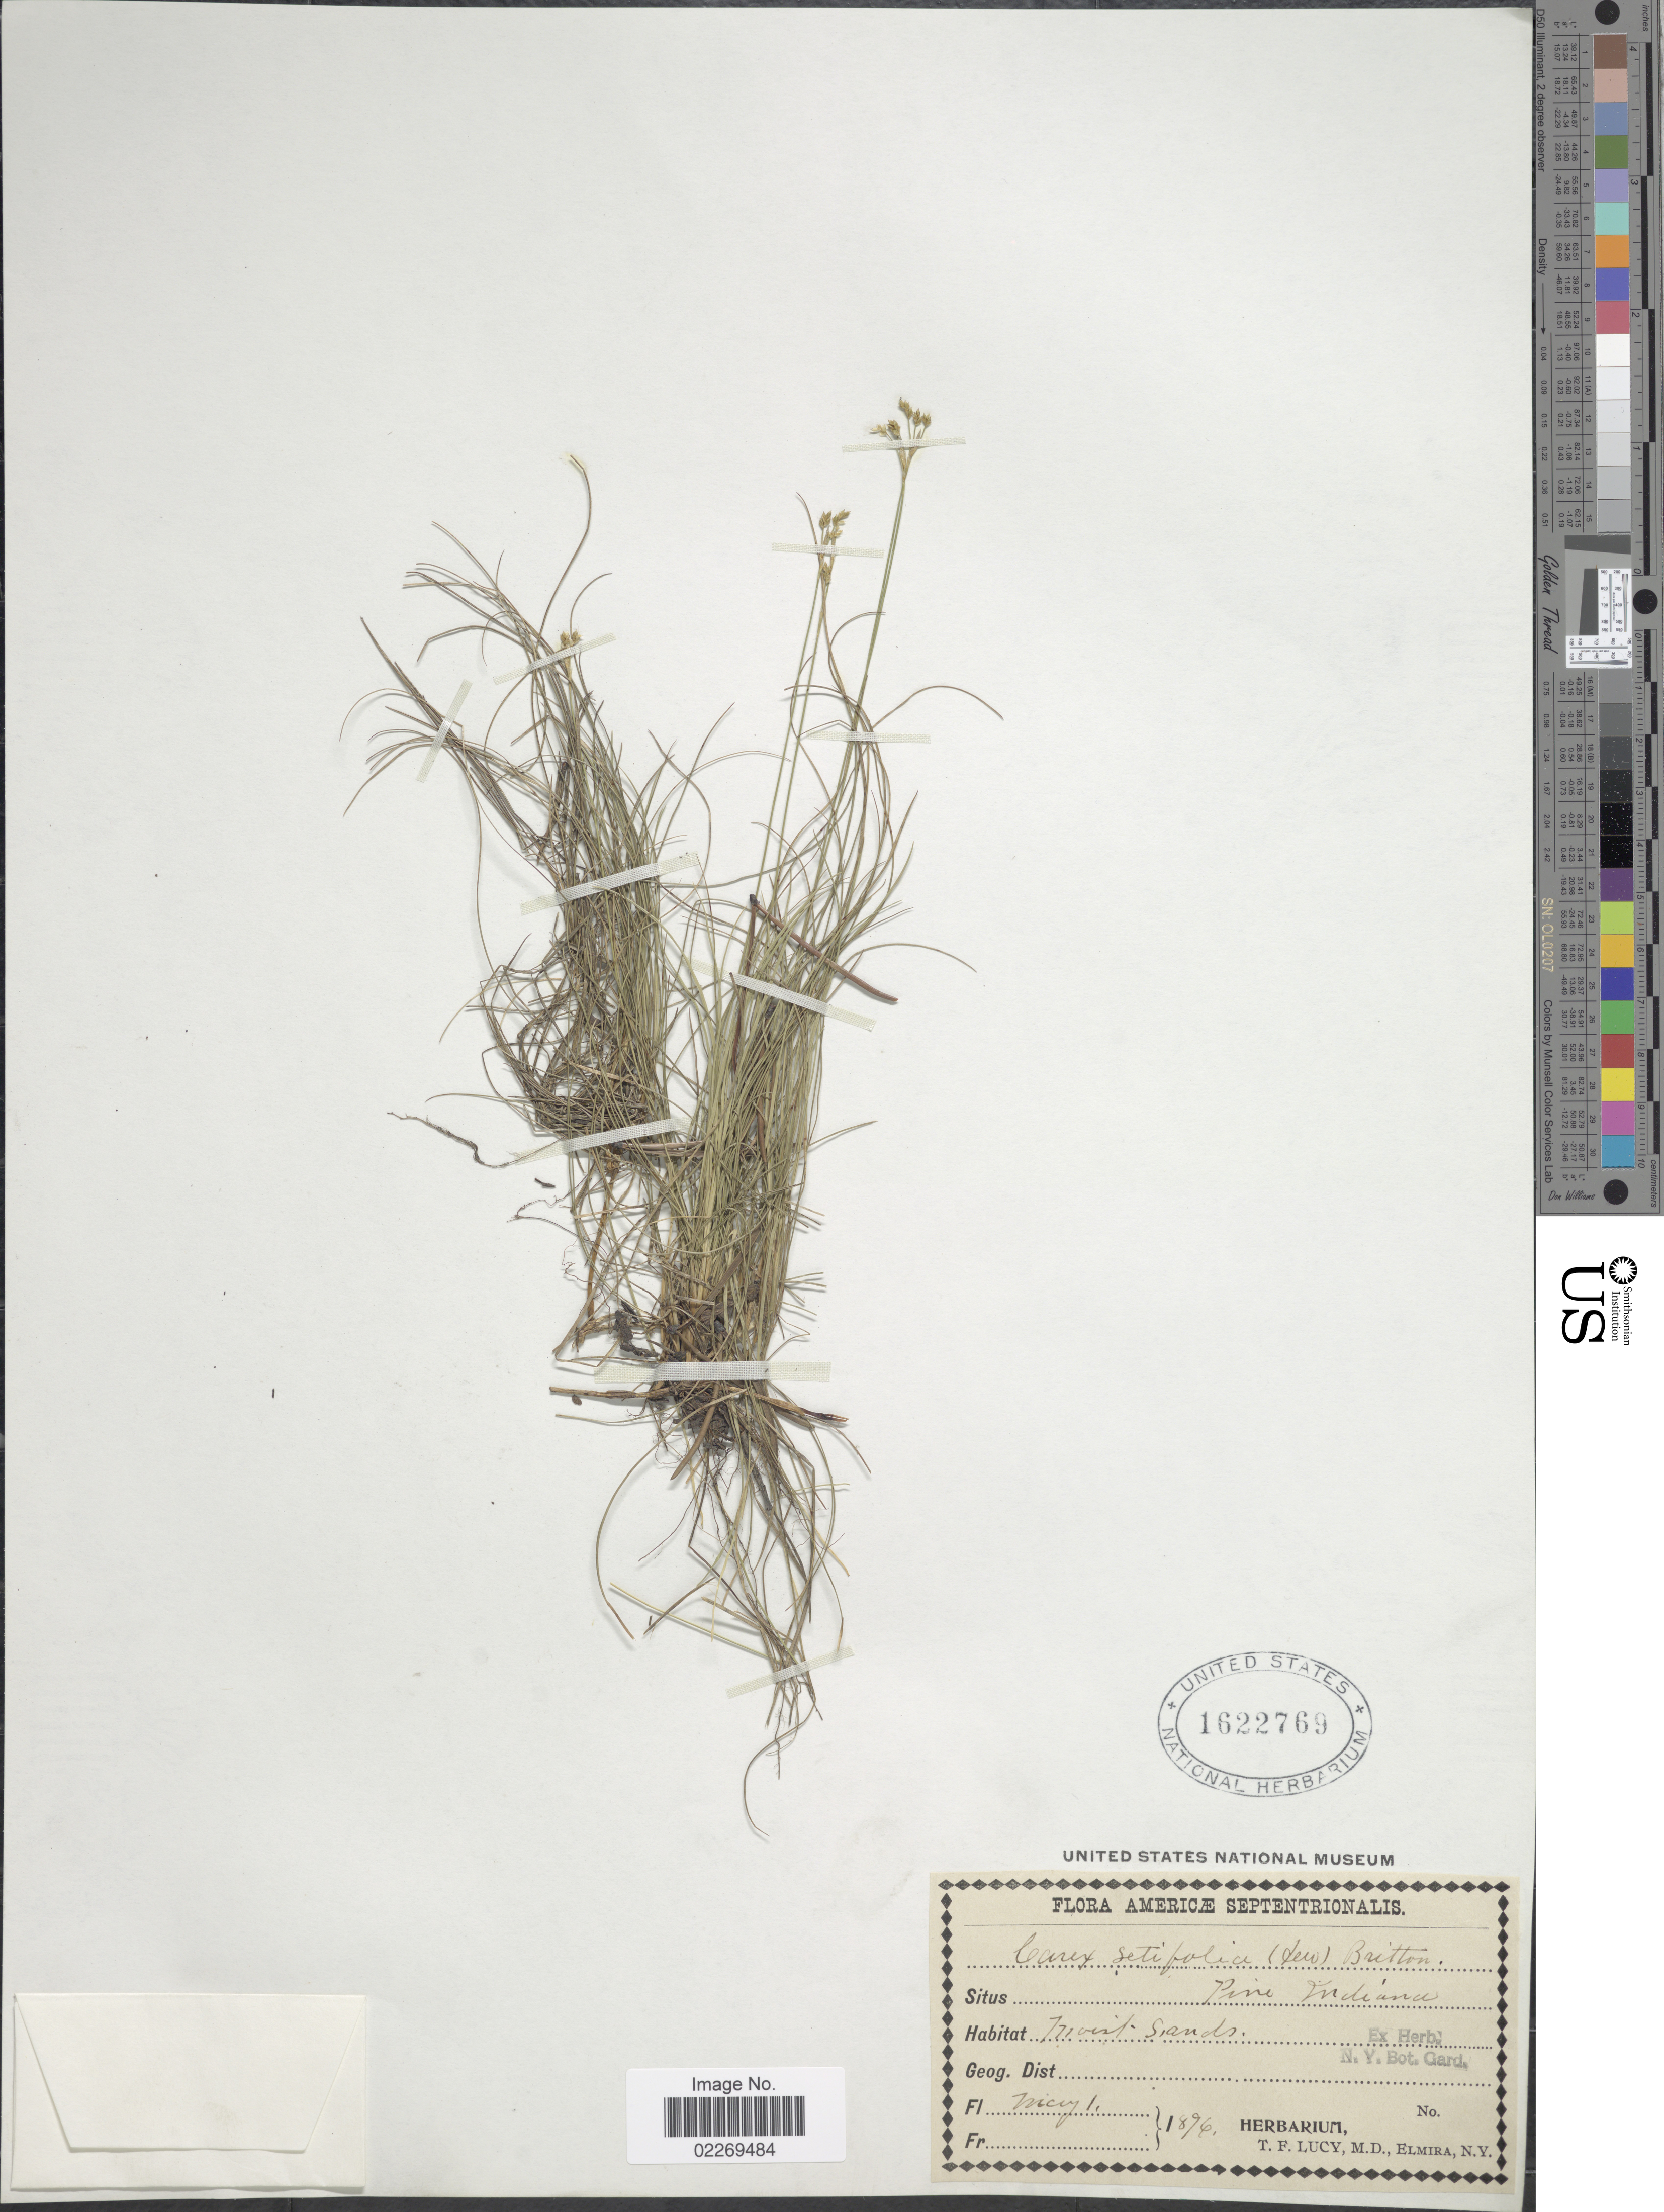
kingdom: Plantae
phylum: Tracheophyta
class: Liliopsida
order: Poales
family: Cyperaceae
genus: Carex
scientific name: Carex eburnea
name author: Boott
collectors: Ex herb. T. F. Lucy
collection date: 1896-05-01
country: United States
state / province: Indiana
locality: Pine, Americae Septentrionalis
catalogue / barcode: US 1622769